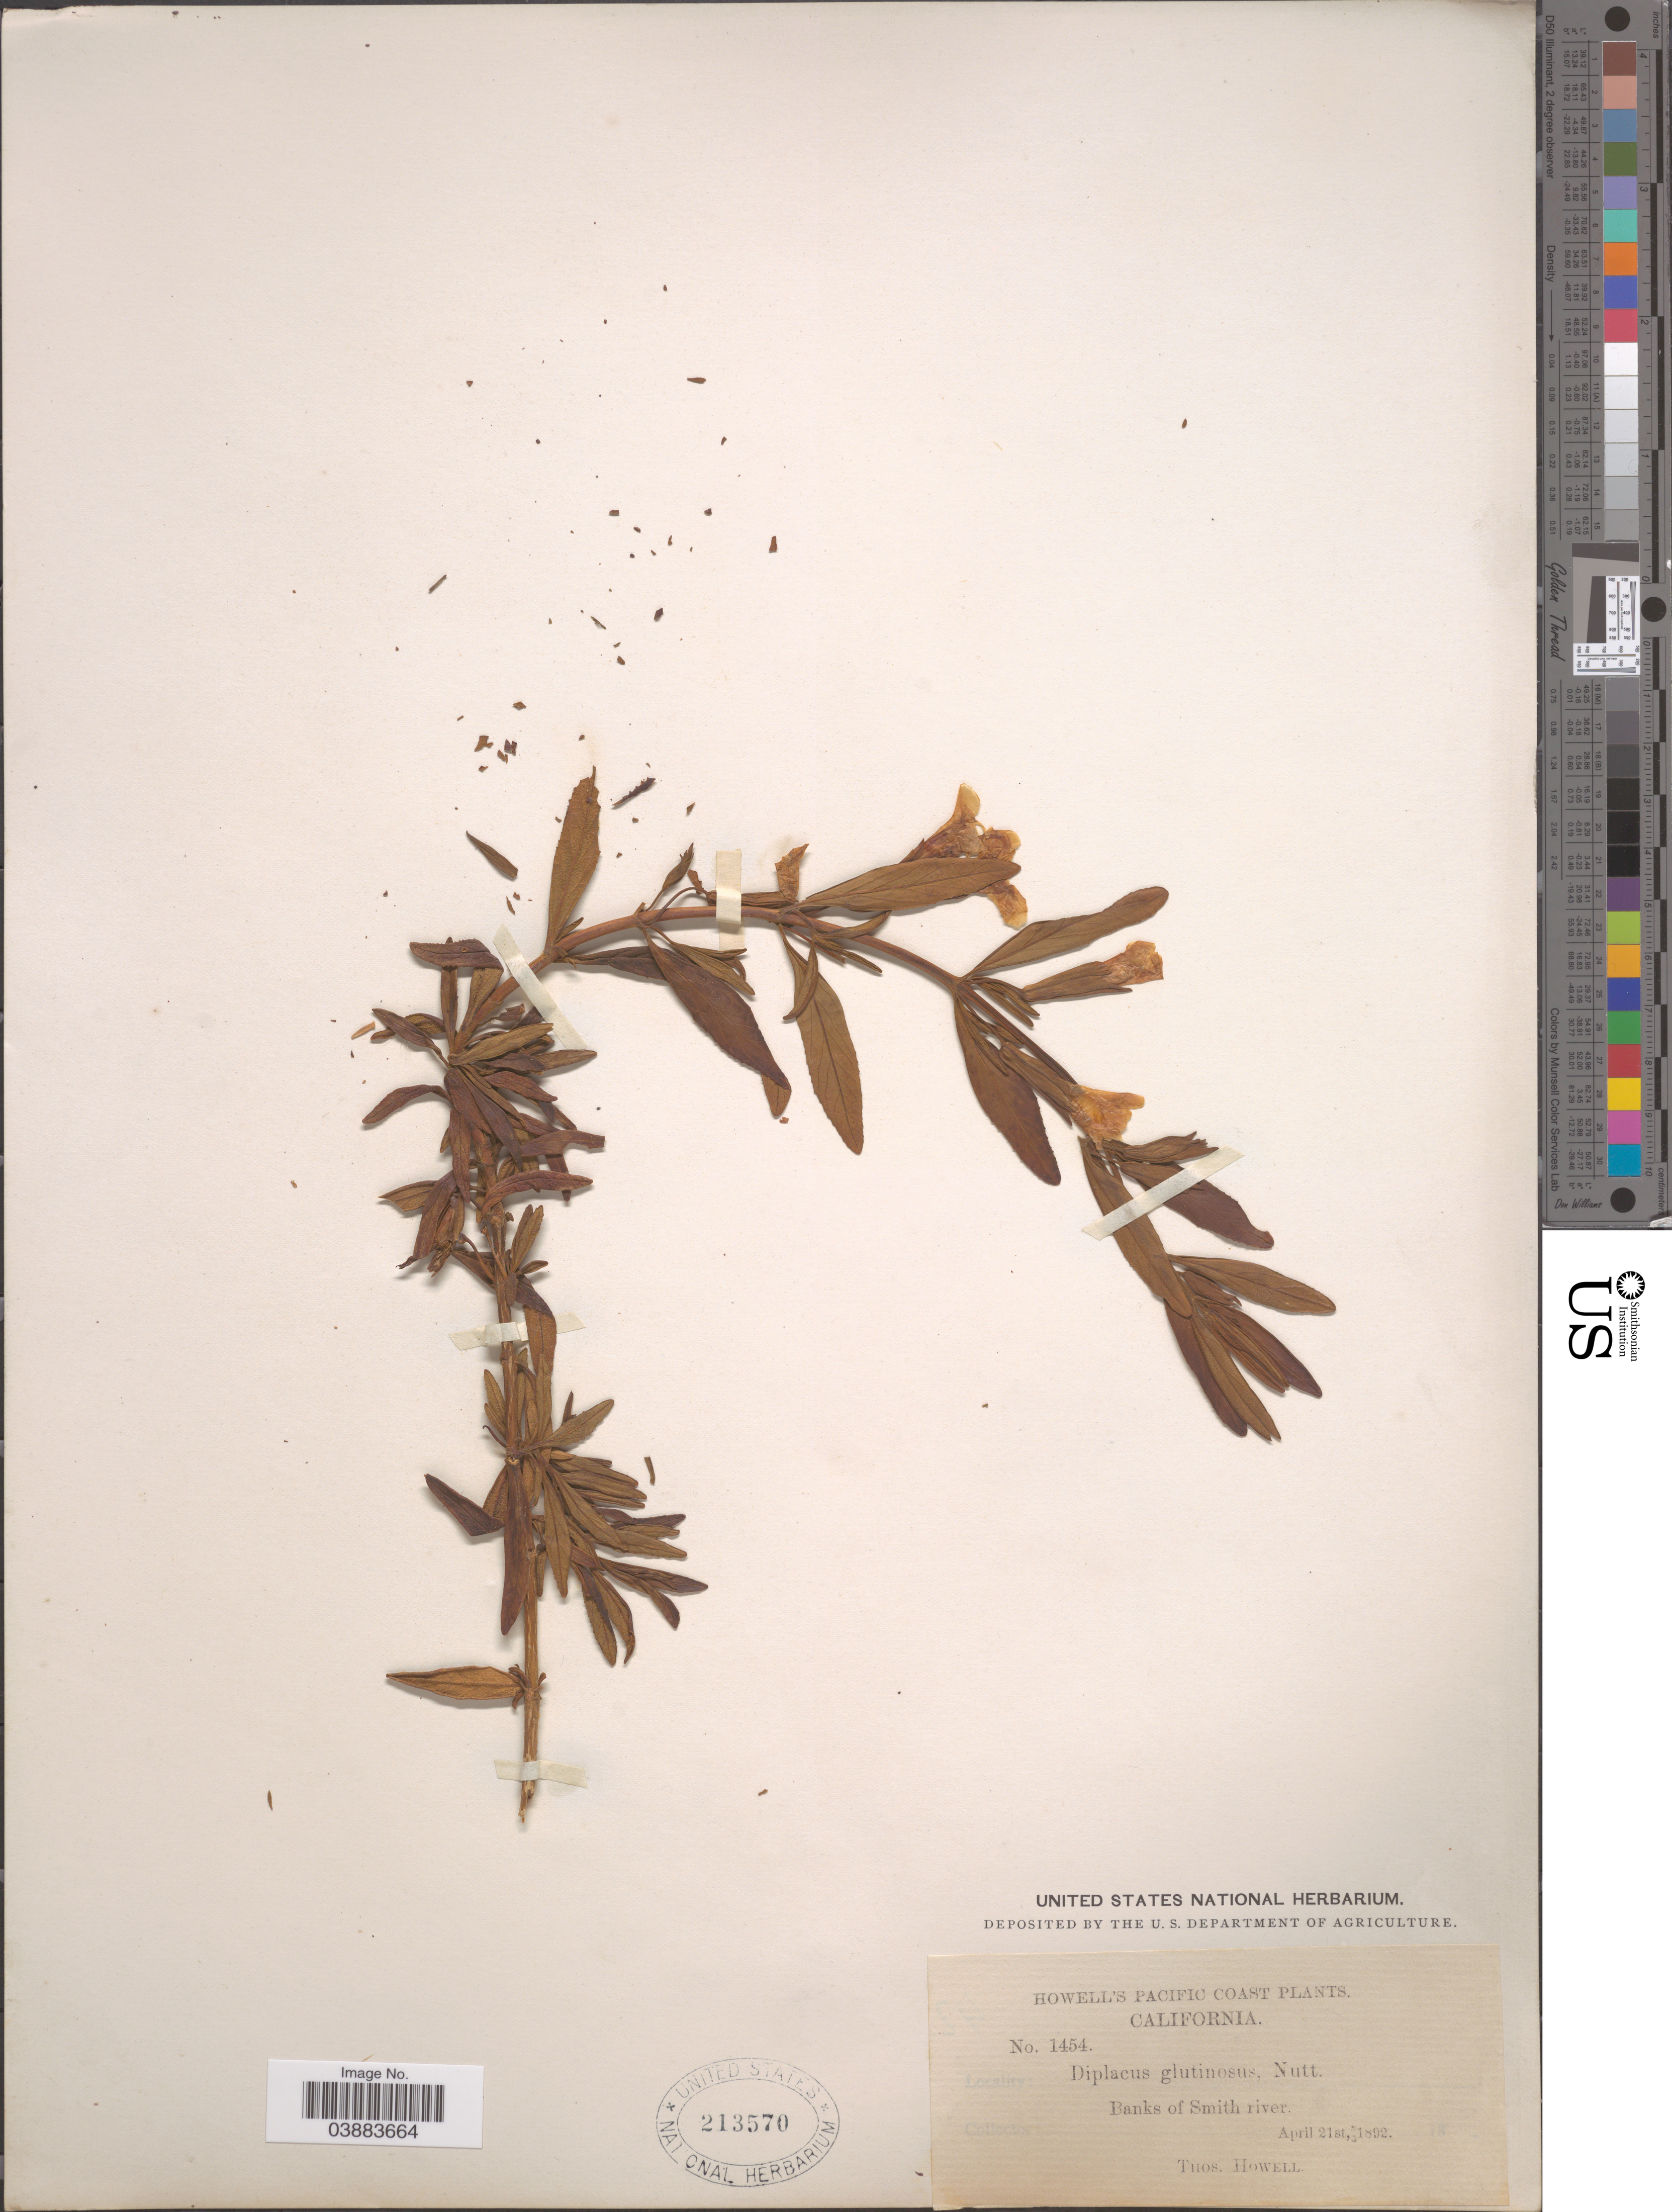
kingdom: Plantae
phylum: Tracheophyta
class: Magnoliopsida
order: Lamiales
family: Phrymaceae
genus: Diplacus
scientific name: Diplacus aurantiacus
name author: (Curtis) Jeps.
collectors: T. Howell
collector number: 1454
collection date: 1892-04-21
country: United States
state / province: California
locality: Pacific Coast. Banks of Smith river.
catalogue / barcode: US 213570